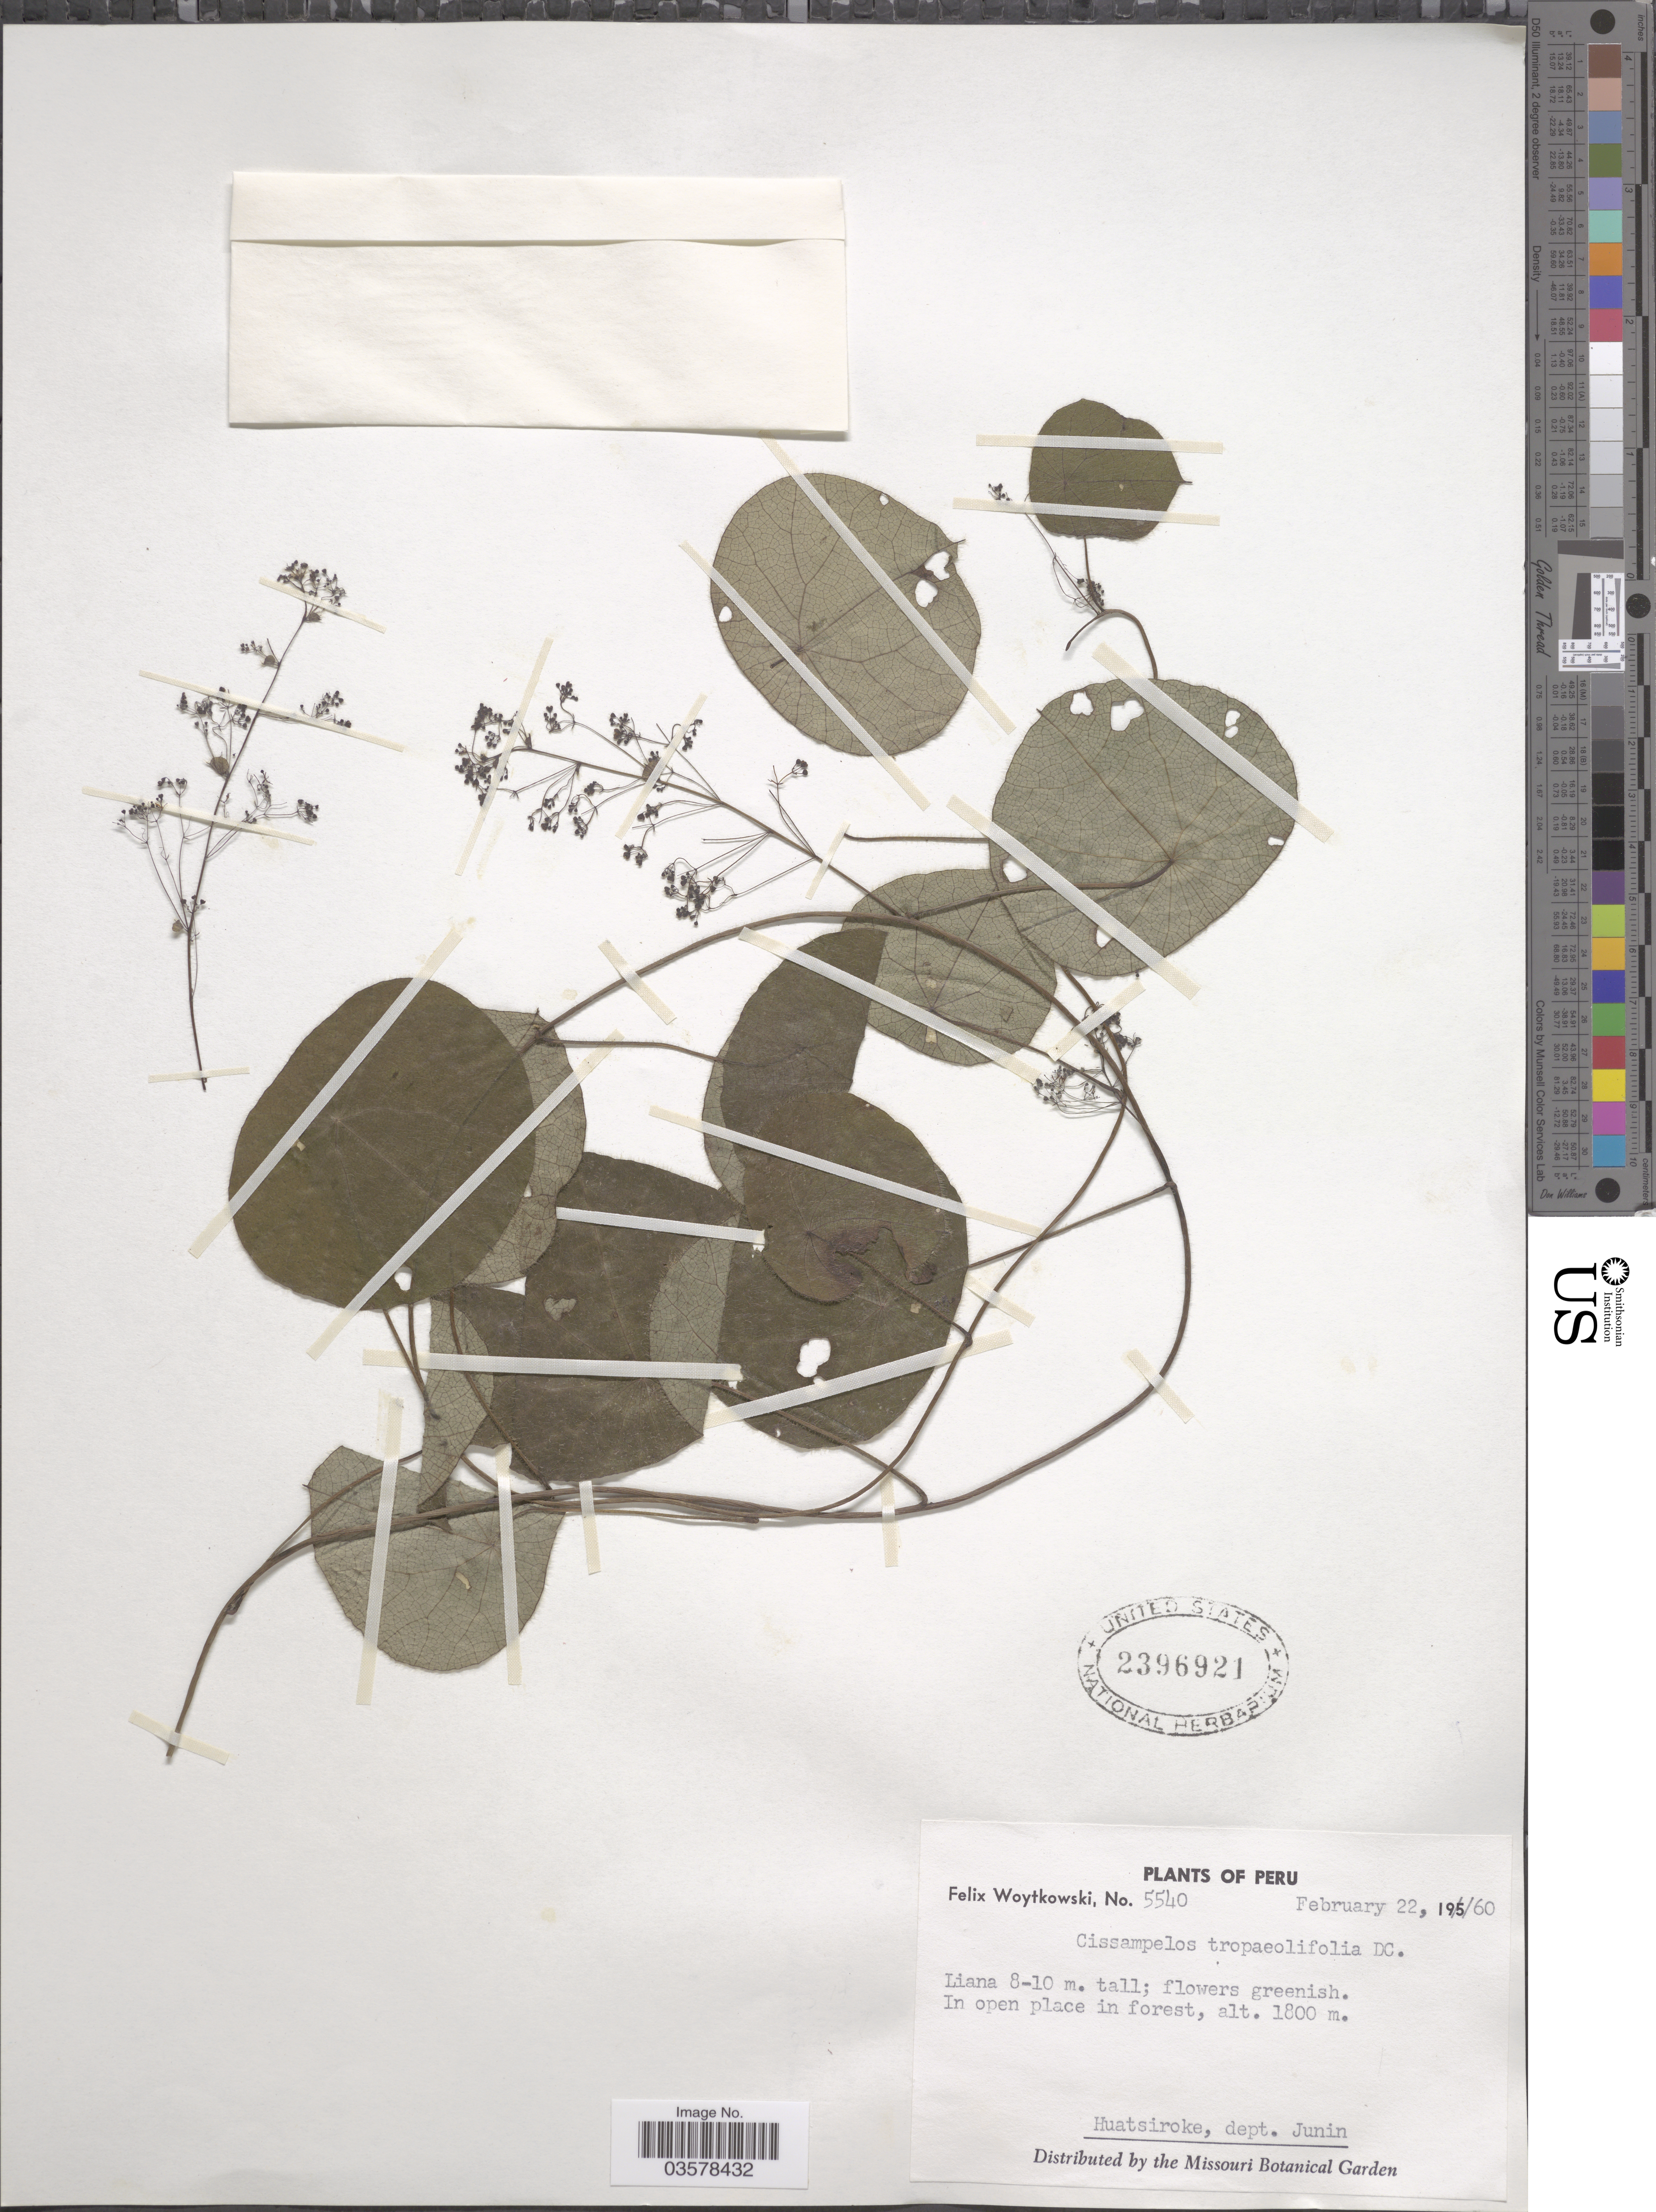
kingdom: Plantae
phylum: Tracheophyta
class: Magnoliopsida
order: Ranunculales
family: Menispermaceae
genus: Cissampelos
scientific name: Cissampelos tropaeolifolia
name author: DC.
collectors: F. Woytkowski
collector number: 5540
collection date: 1960-02-22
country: Peru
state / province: Junín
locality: Huatsiroke, dept. Junin.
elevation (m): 1800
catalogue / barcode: US 2396921